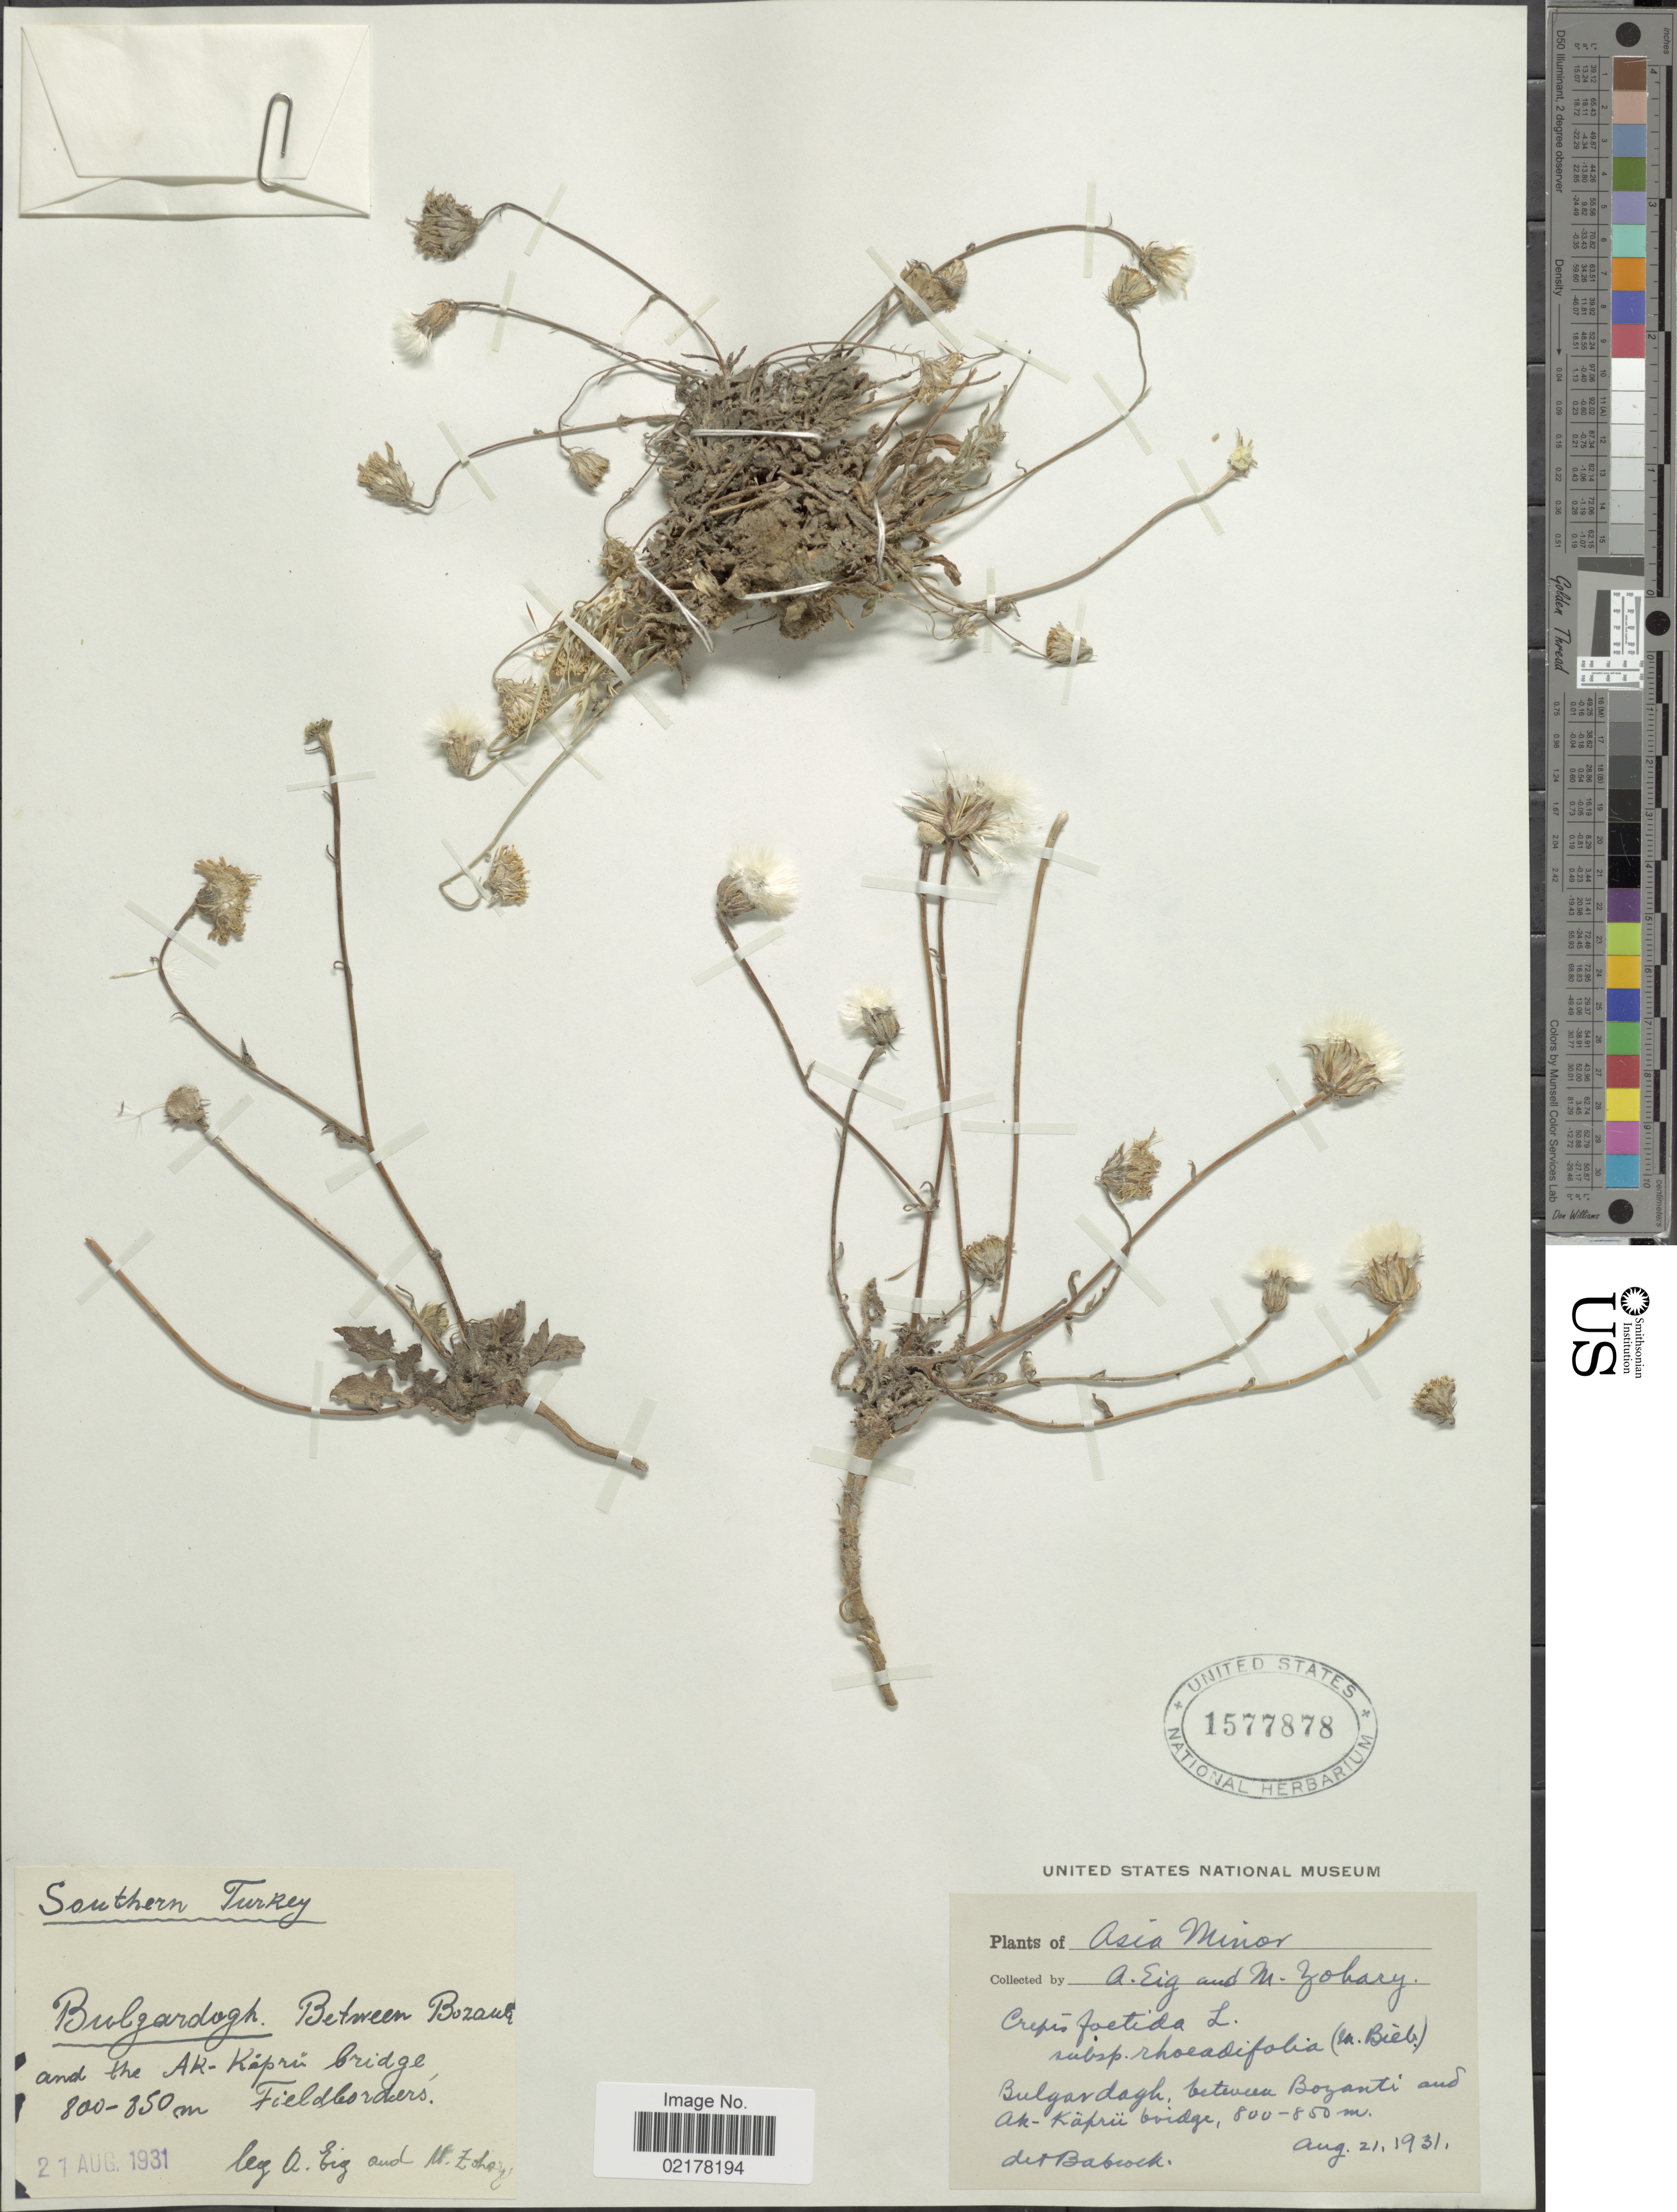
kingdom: Plantae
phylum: Tracheophyta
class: Magnoliopsida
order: Asterales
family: Asteraceae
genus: Crepis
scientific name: Crepis foetida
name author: L.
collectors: A. Eig & M. Zohary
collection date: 1931-08-21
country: Turkey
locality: Southern Turkey. Bulgardagh. Between Bozanti and the AK-Käprü bridge. Asia Minor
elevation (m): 800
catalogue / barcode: US 1577878